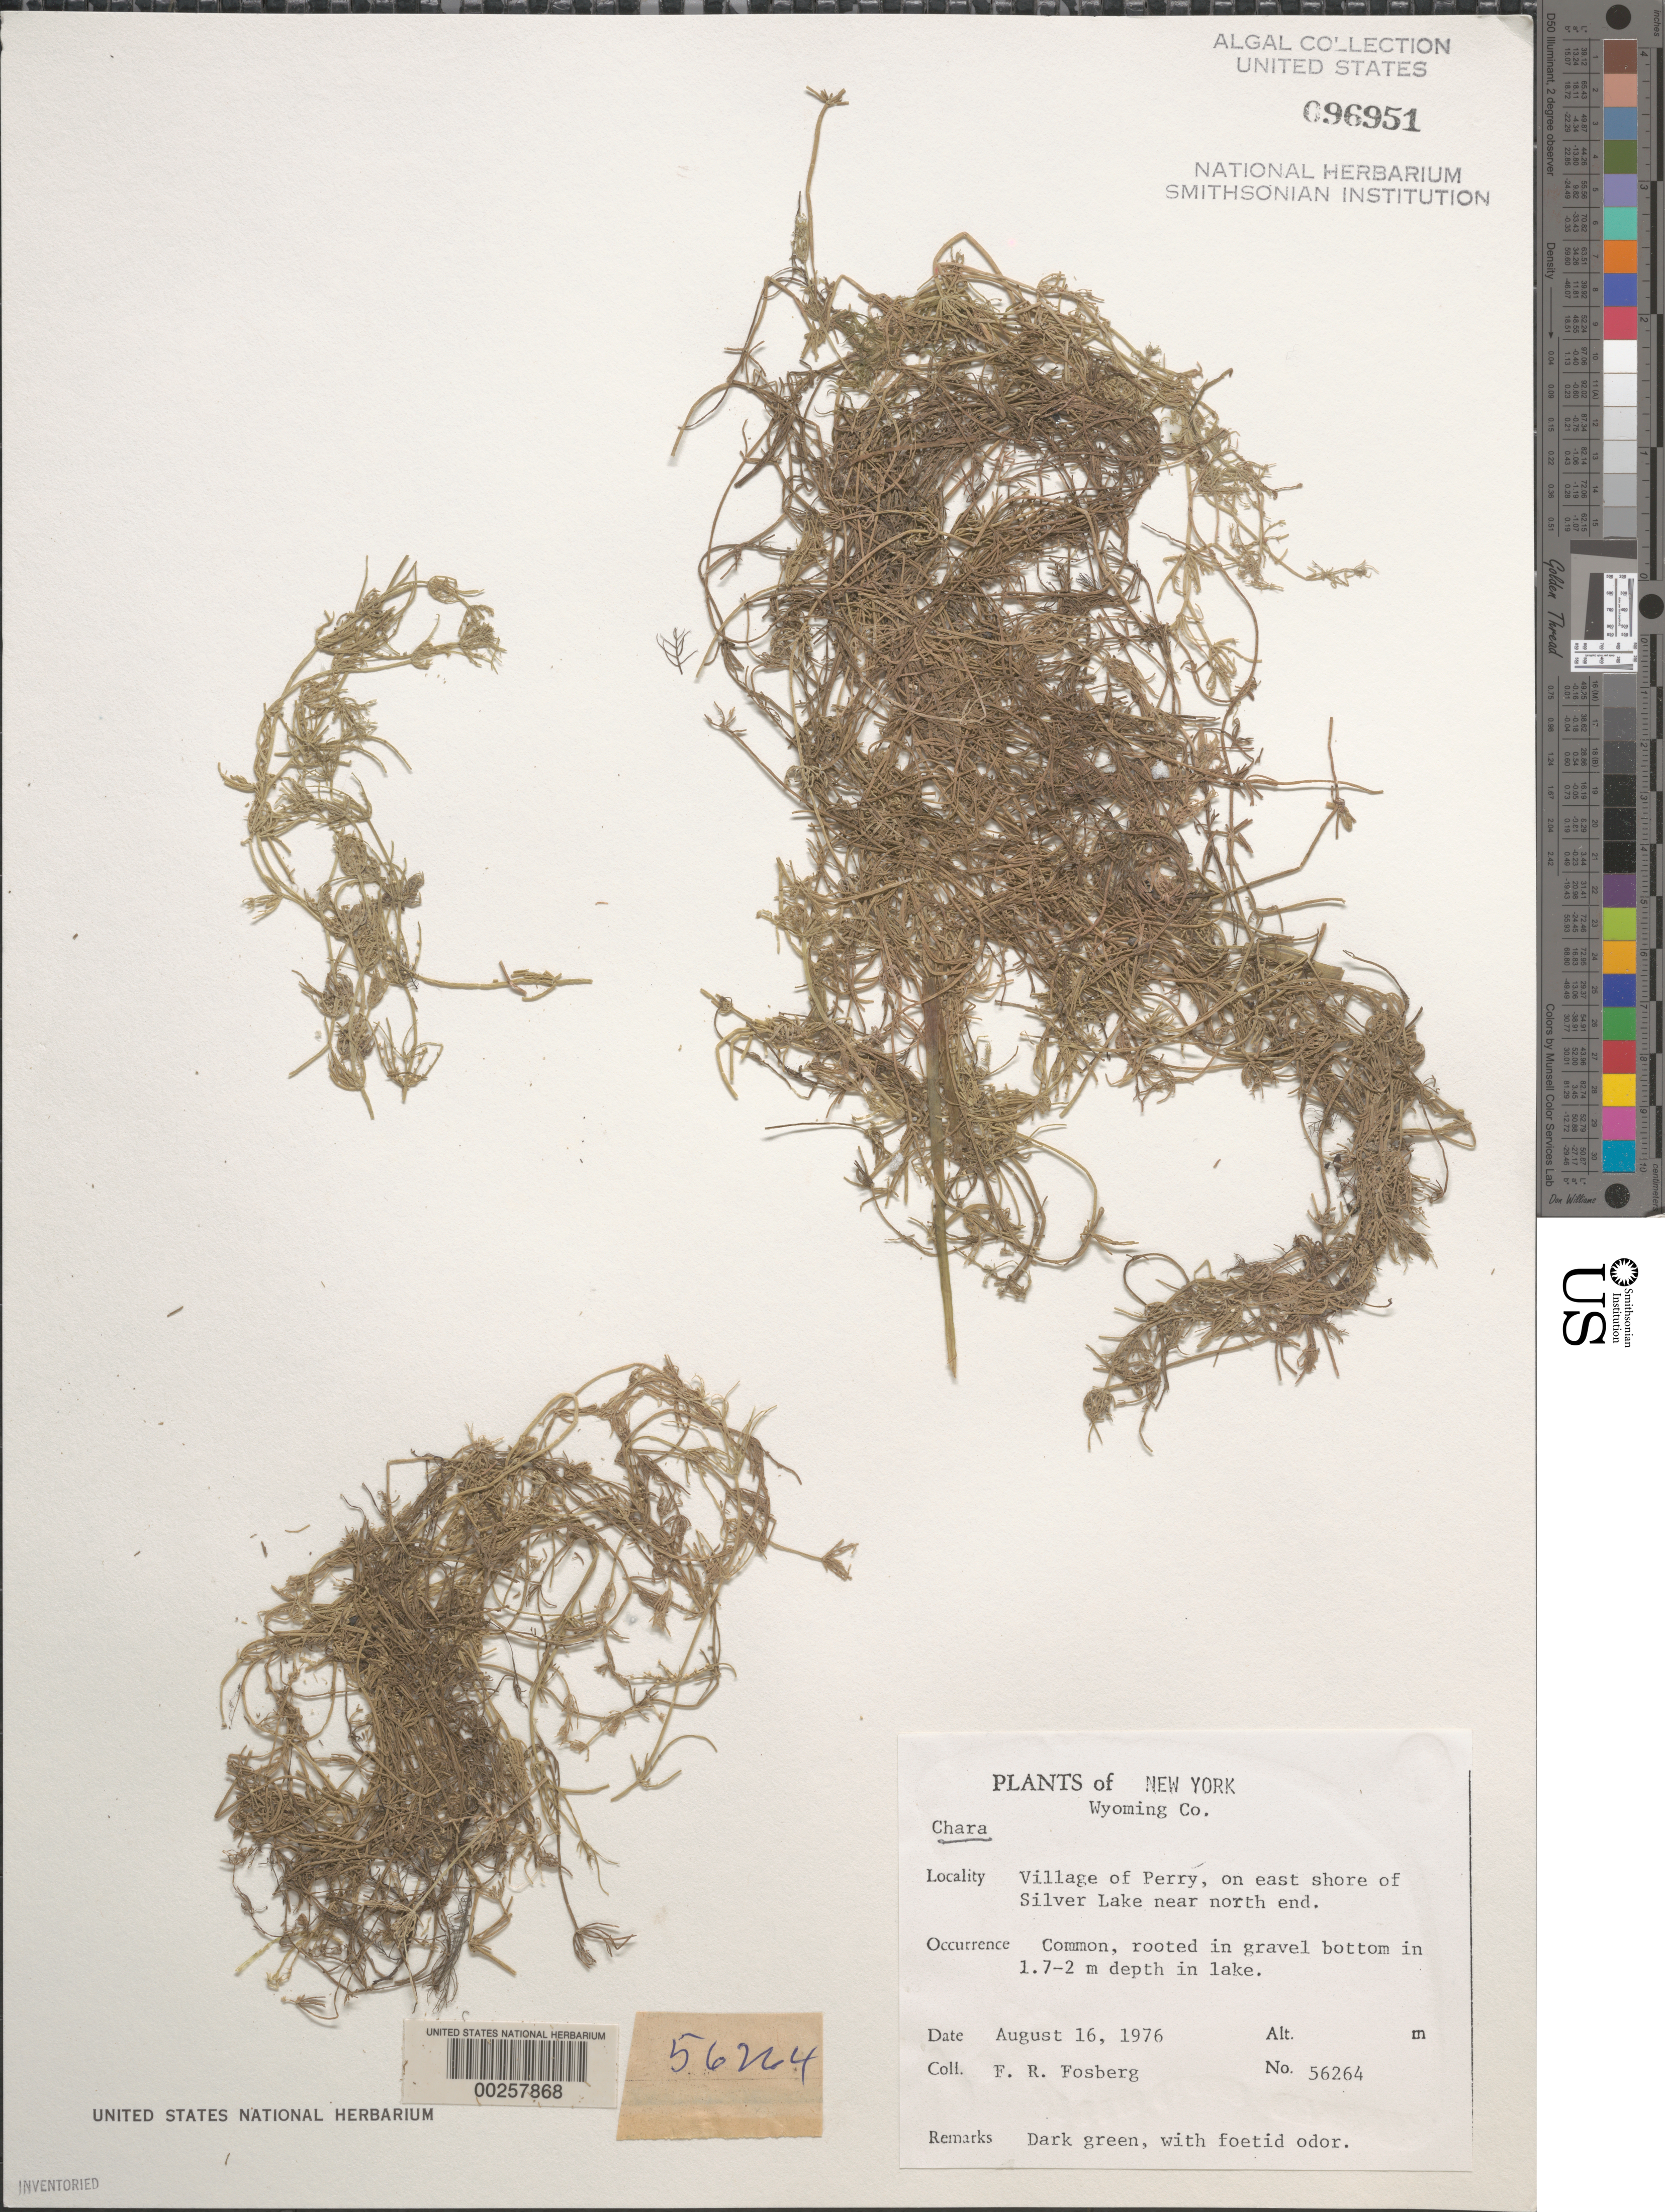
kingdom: Plantae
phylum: Charophyta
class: Charophyceae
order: Charales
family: Characeae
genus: Chara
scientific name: Chara sp.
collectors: F. R. Fosberg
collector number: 56264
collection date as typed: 16 Aug 1976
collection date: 1976-08-16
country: United States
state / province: New York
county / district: Wyoming County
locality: Silver Lake, Perry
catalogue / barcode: US 96951